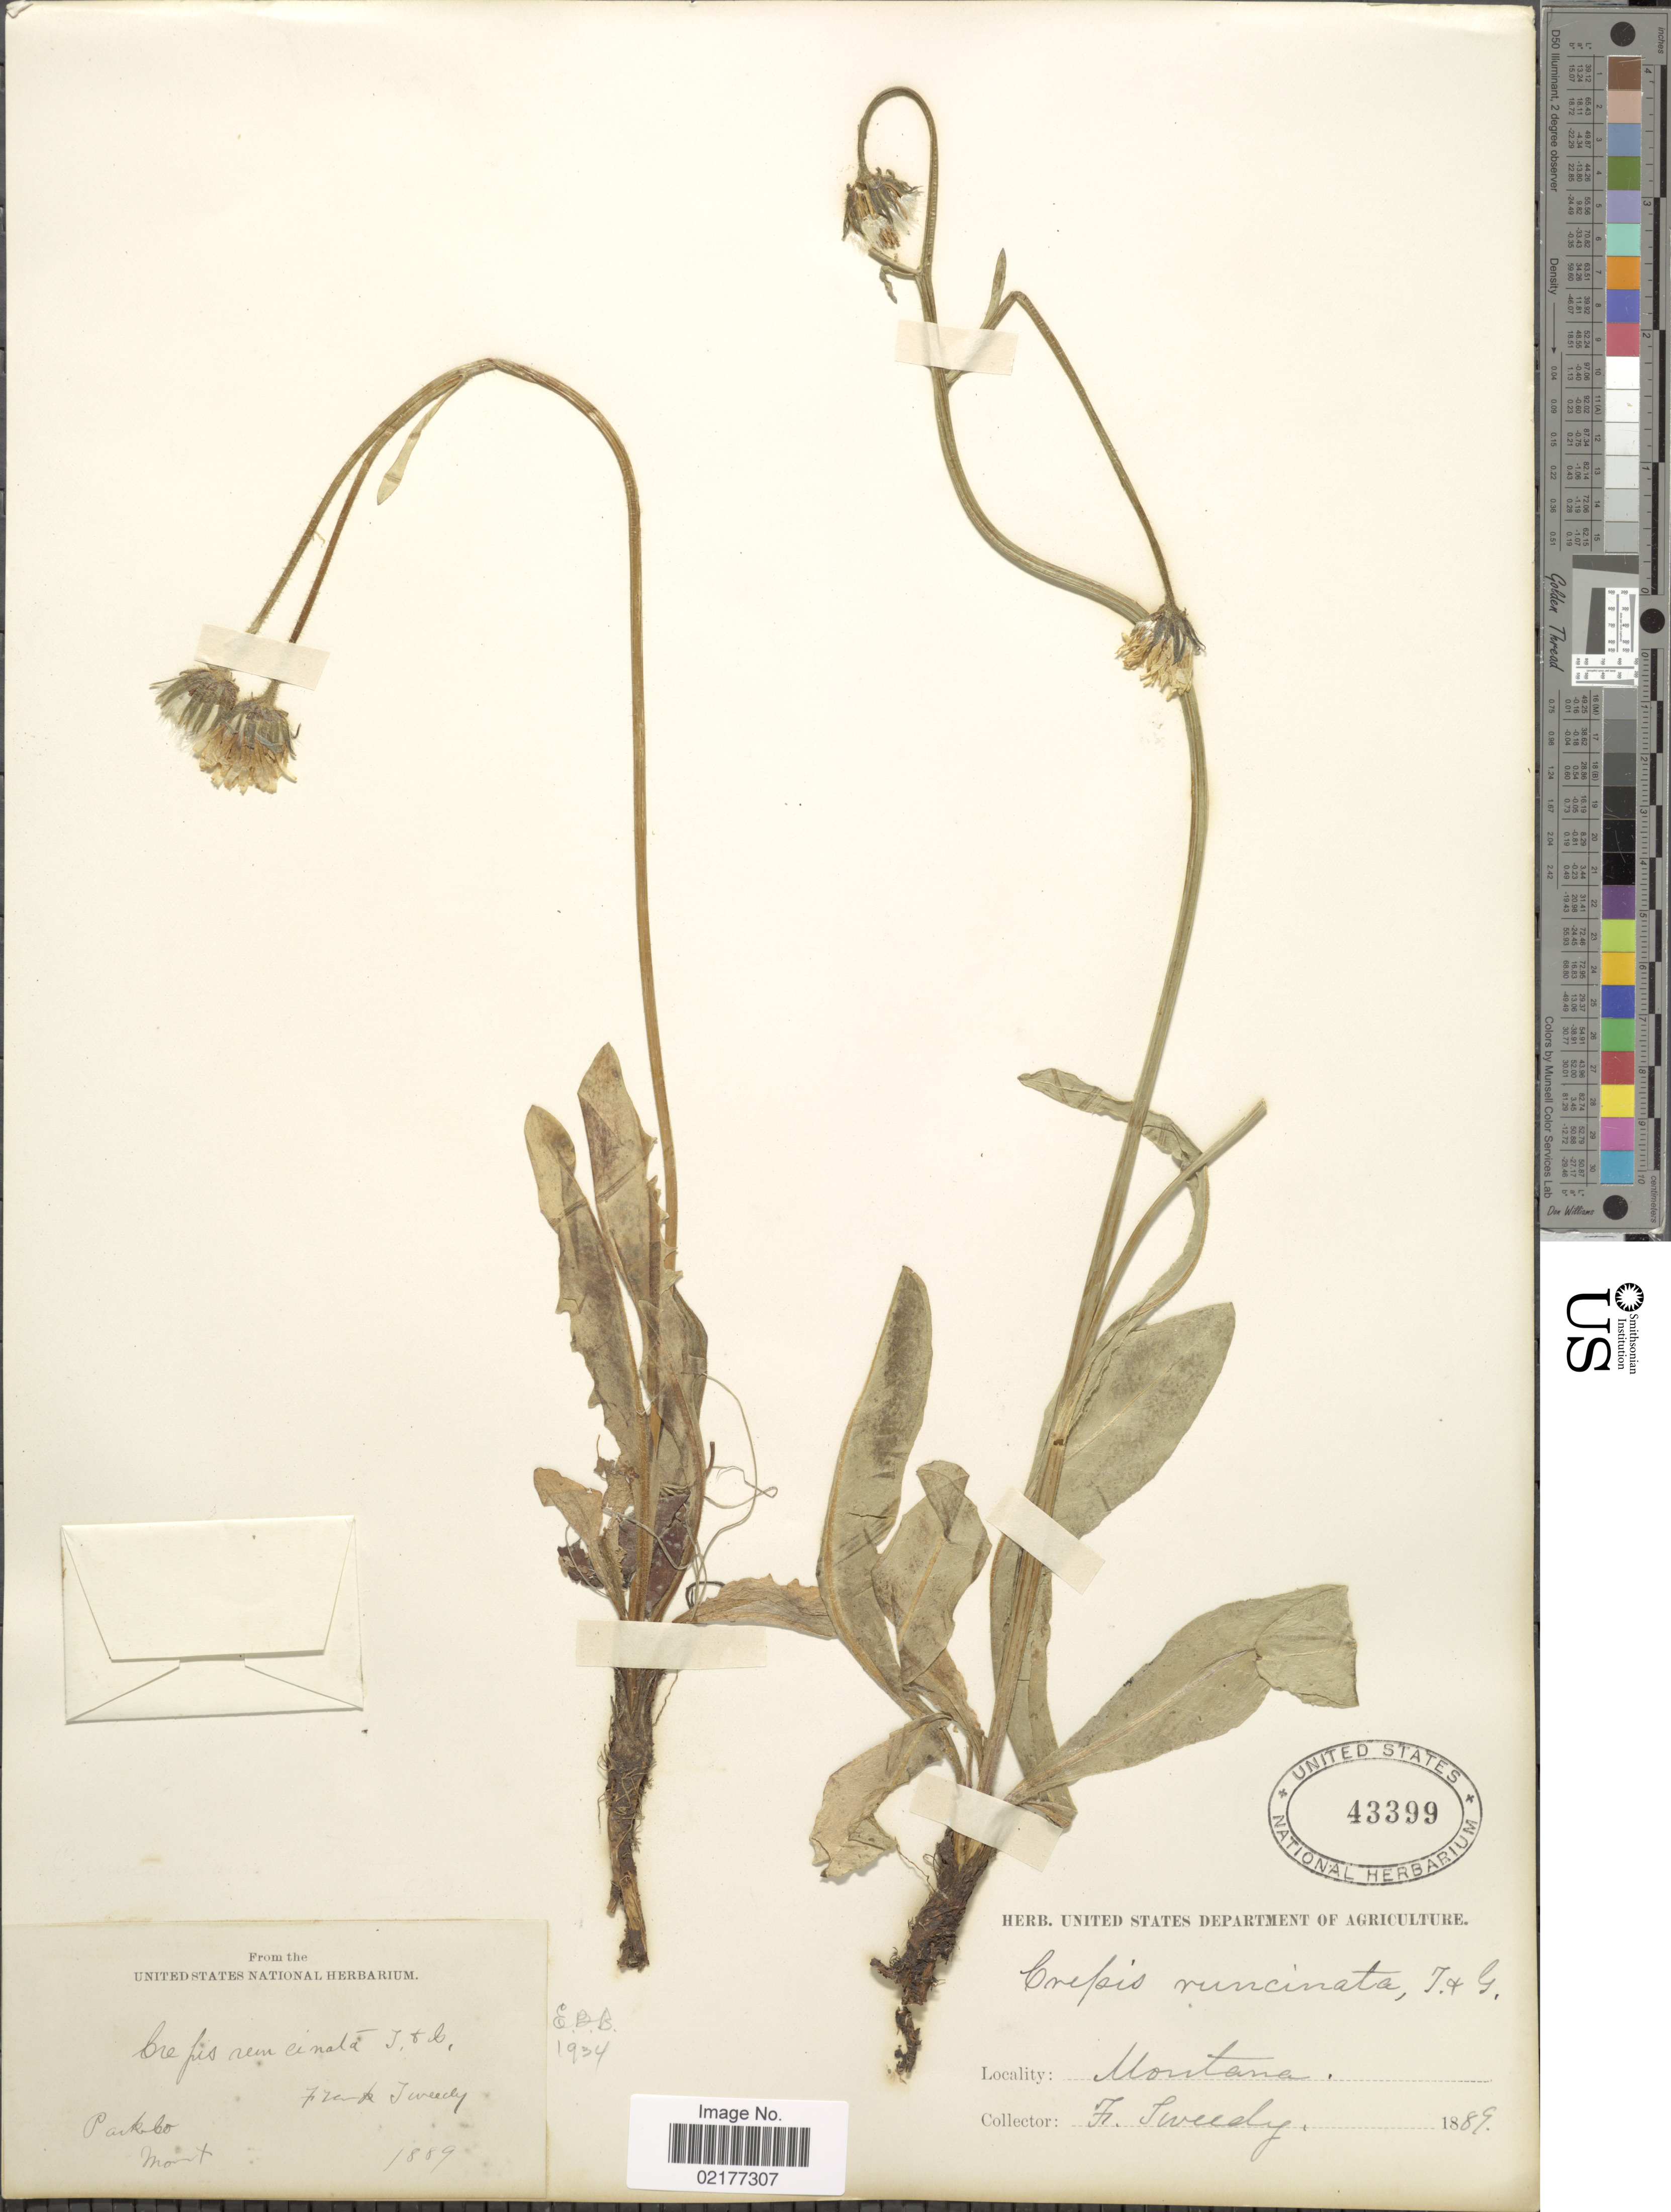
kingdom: Plantae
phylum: Tracheophyta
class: Magnoliopsida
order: Asterales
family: Asteraceae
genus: Crepis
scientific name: Crepis runcinata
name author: Torr. & A. Gray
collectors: F. Tweedy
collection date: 1889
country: United States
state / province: Montana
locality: Park Co.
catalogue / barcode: US 43399